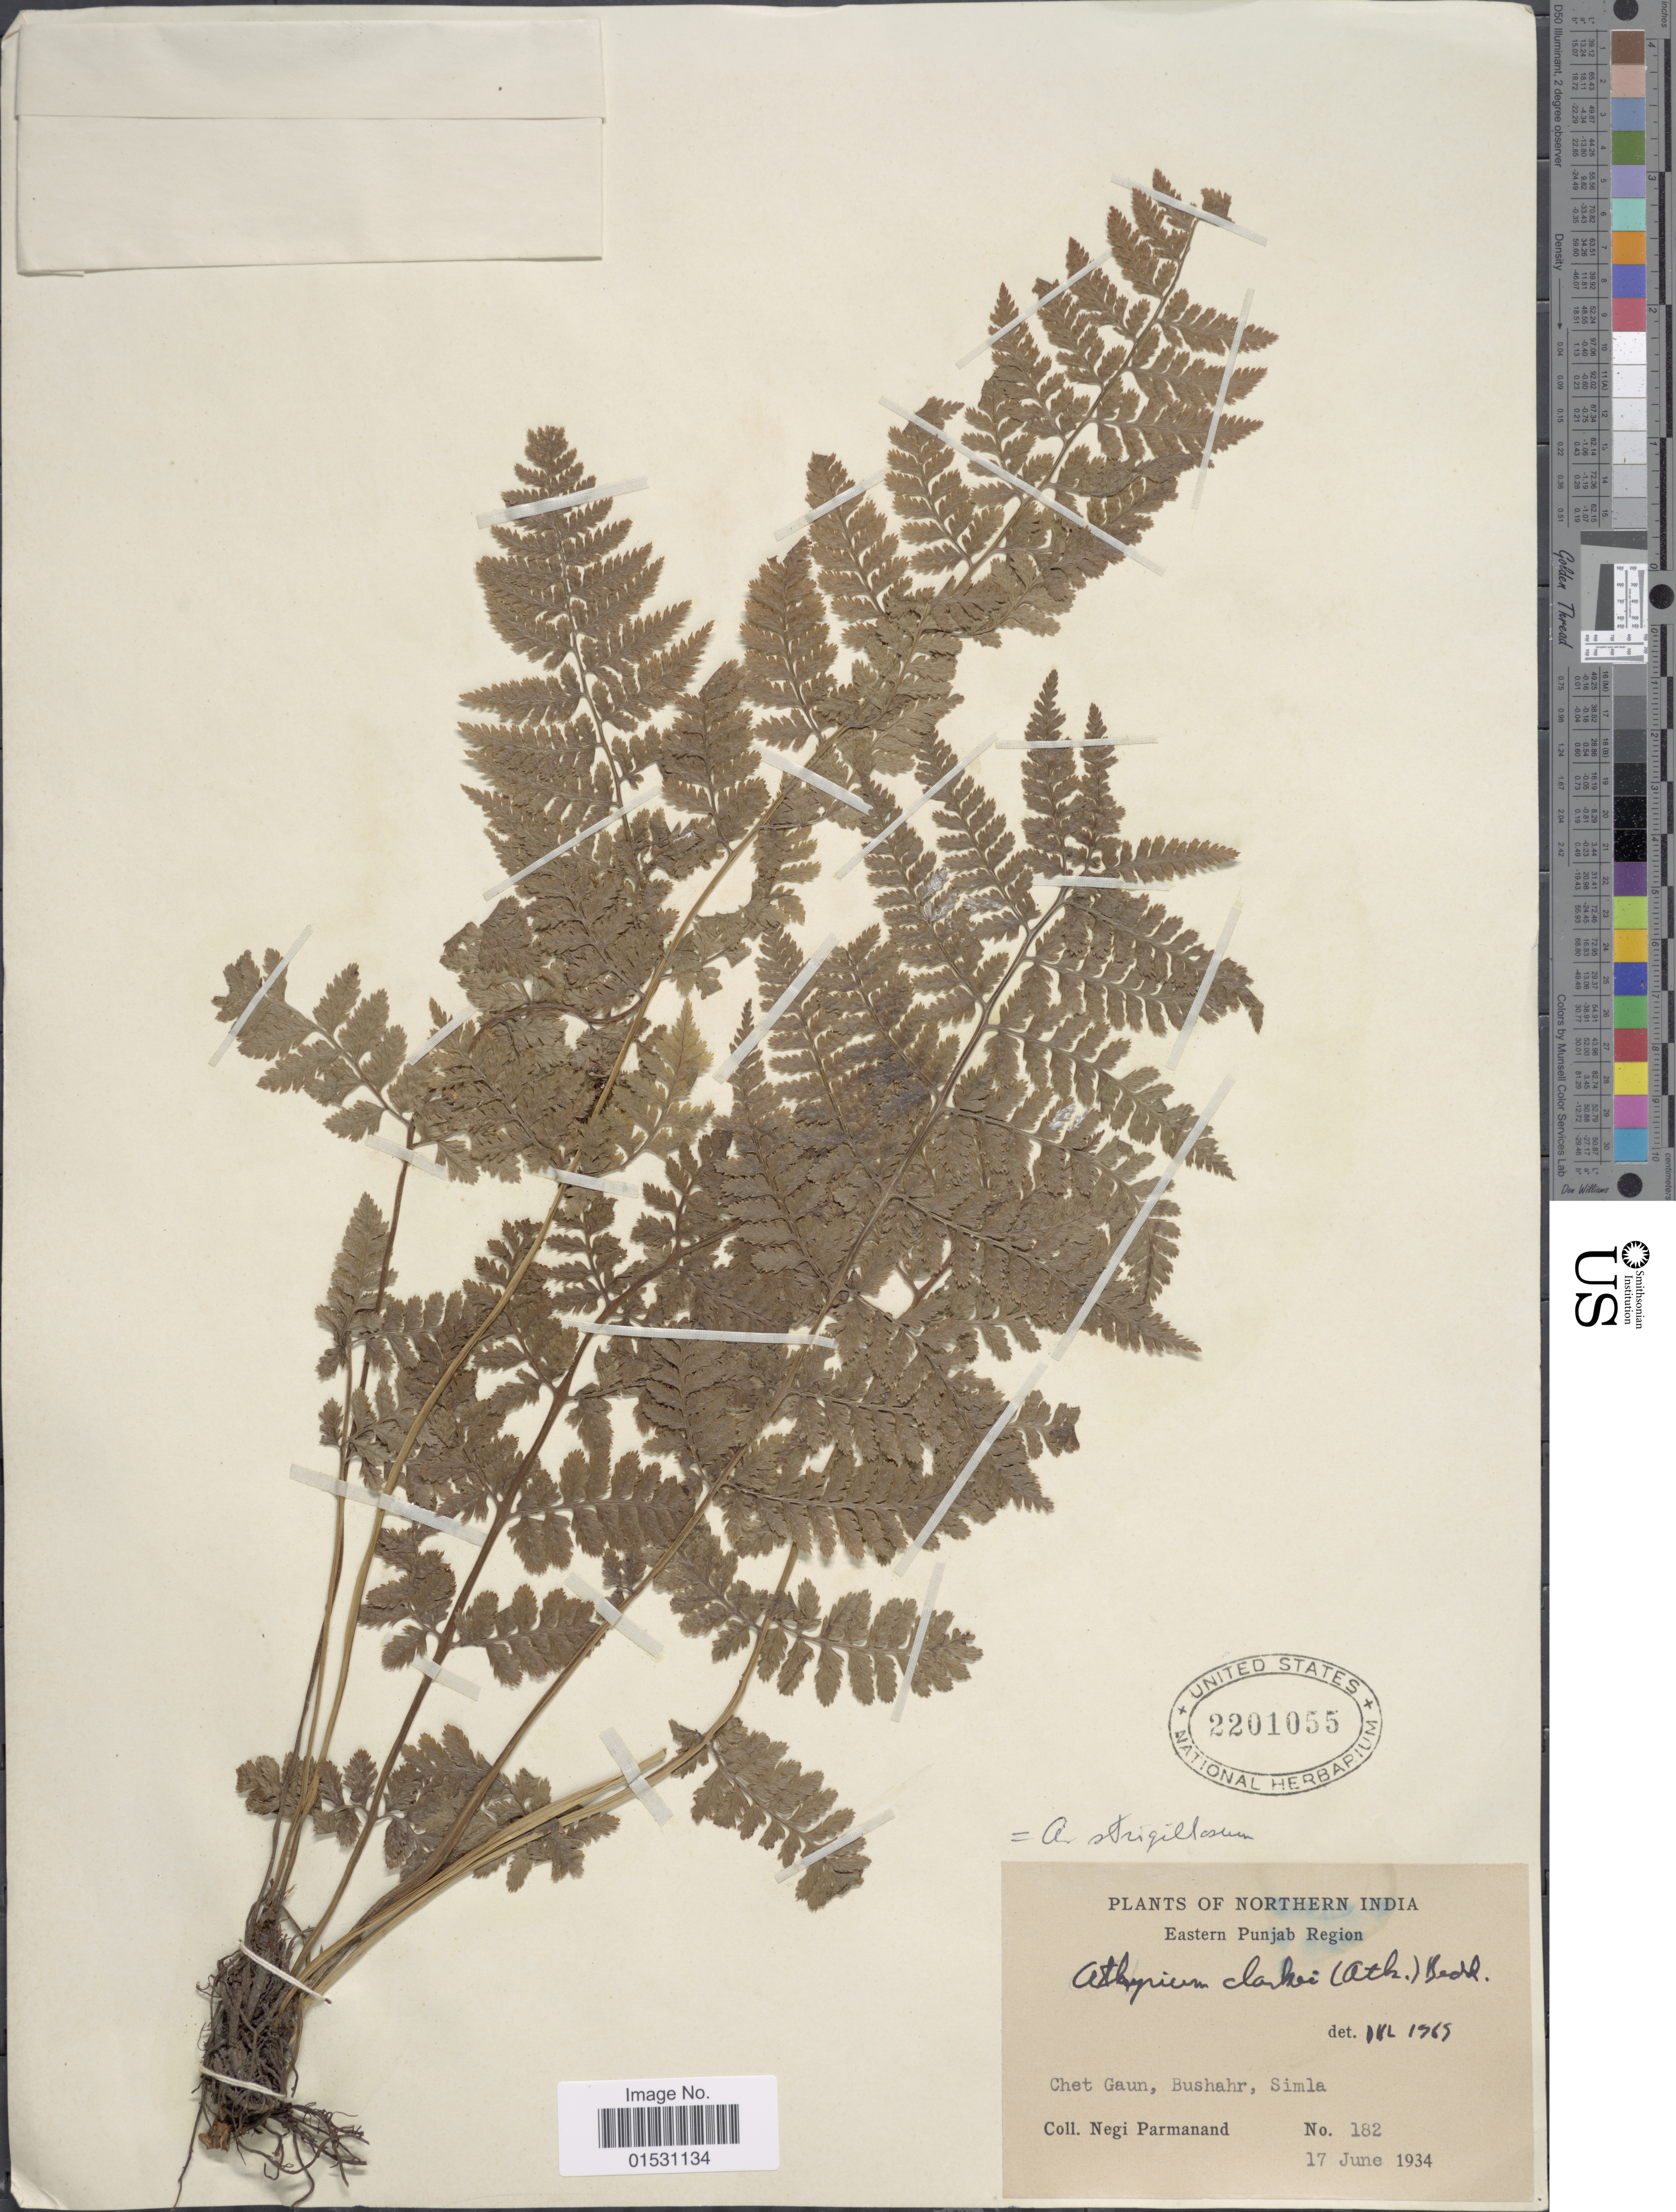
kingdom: Plantae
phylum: Tracheophyta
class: Polypodiopsida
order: Polypodiales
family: Athyriaceae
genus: Athyrium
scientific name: Athyrium strigillosum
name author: (T. Moore ex E.J. Lowe) Salomon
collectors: N. Parmanand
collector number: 182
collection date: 1934-06-17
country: India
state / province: Himachal Pradesh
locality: Northern India. Eastern Punjab Region. Chet Gaun, Bushahr, Simla.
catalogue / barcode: US 2201055